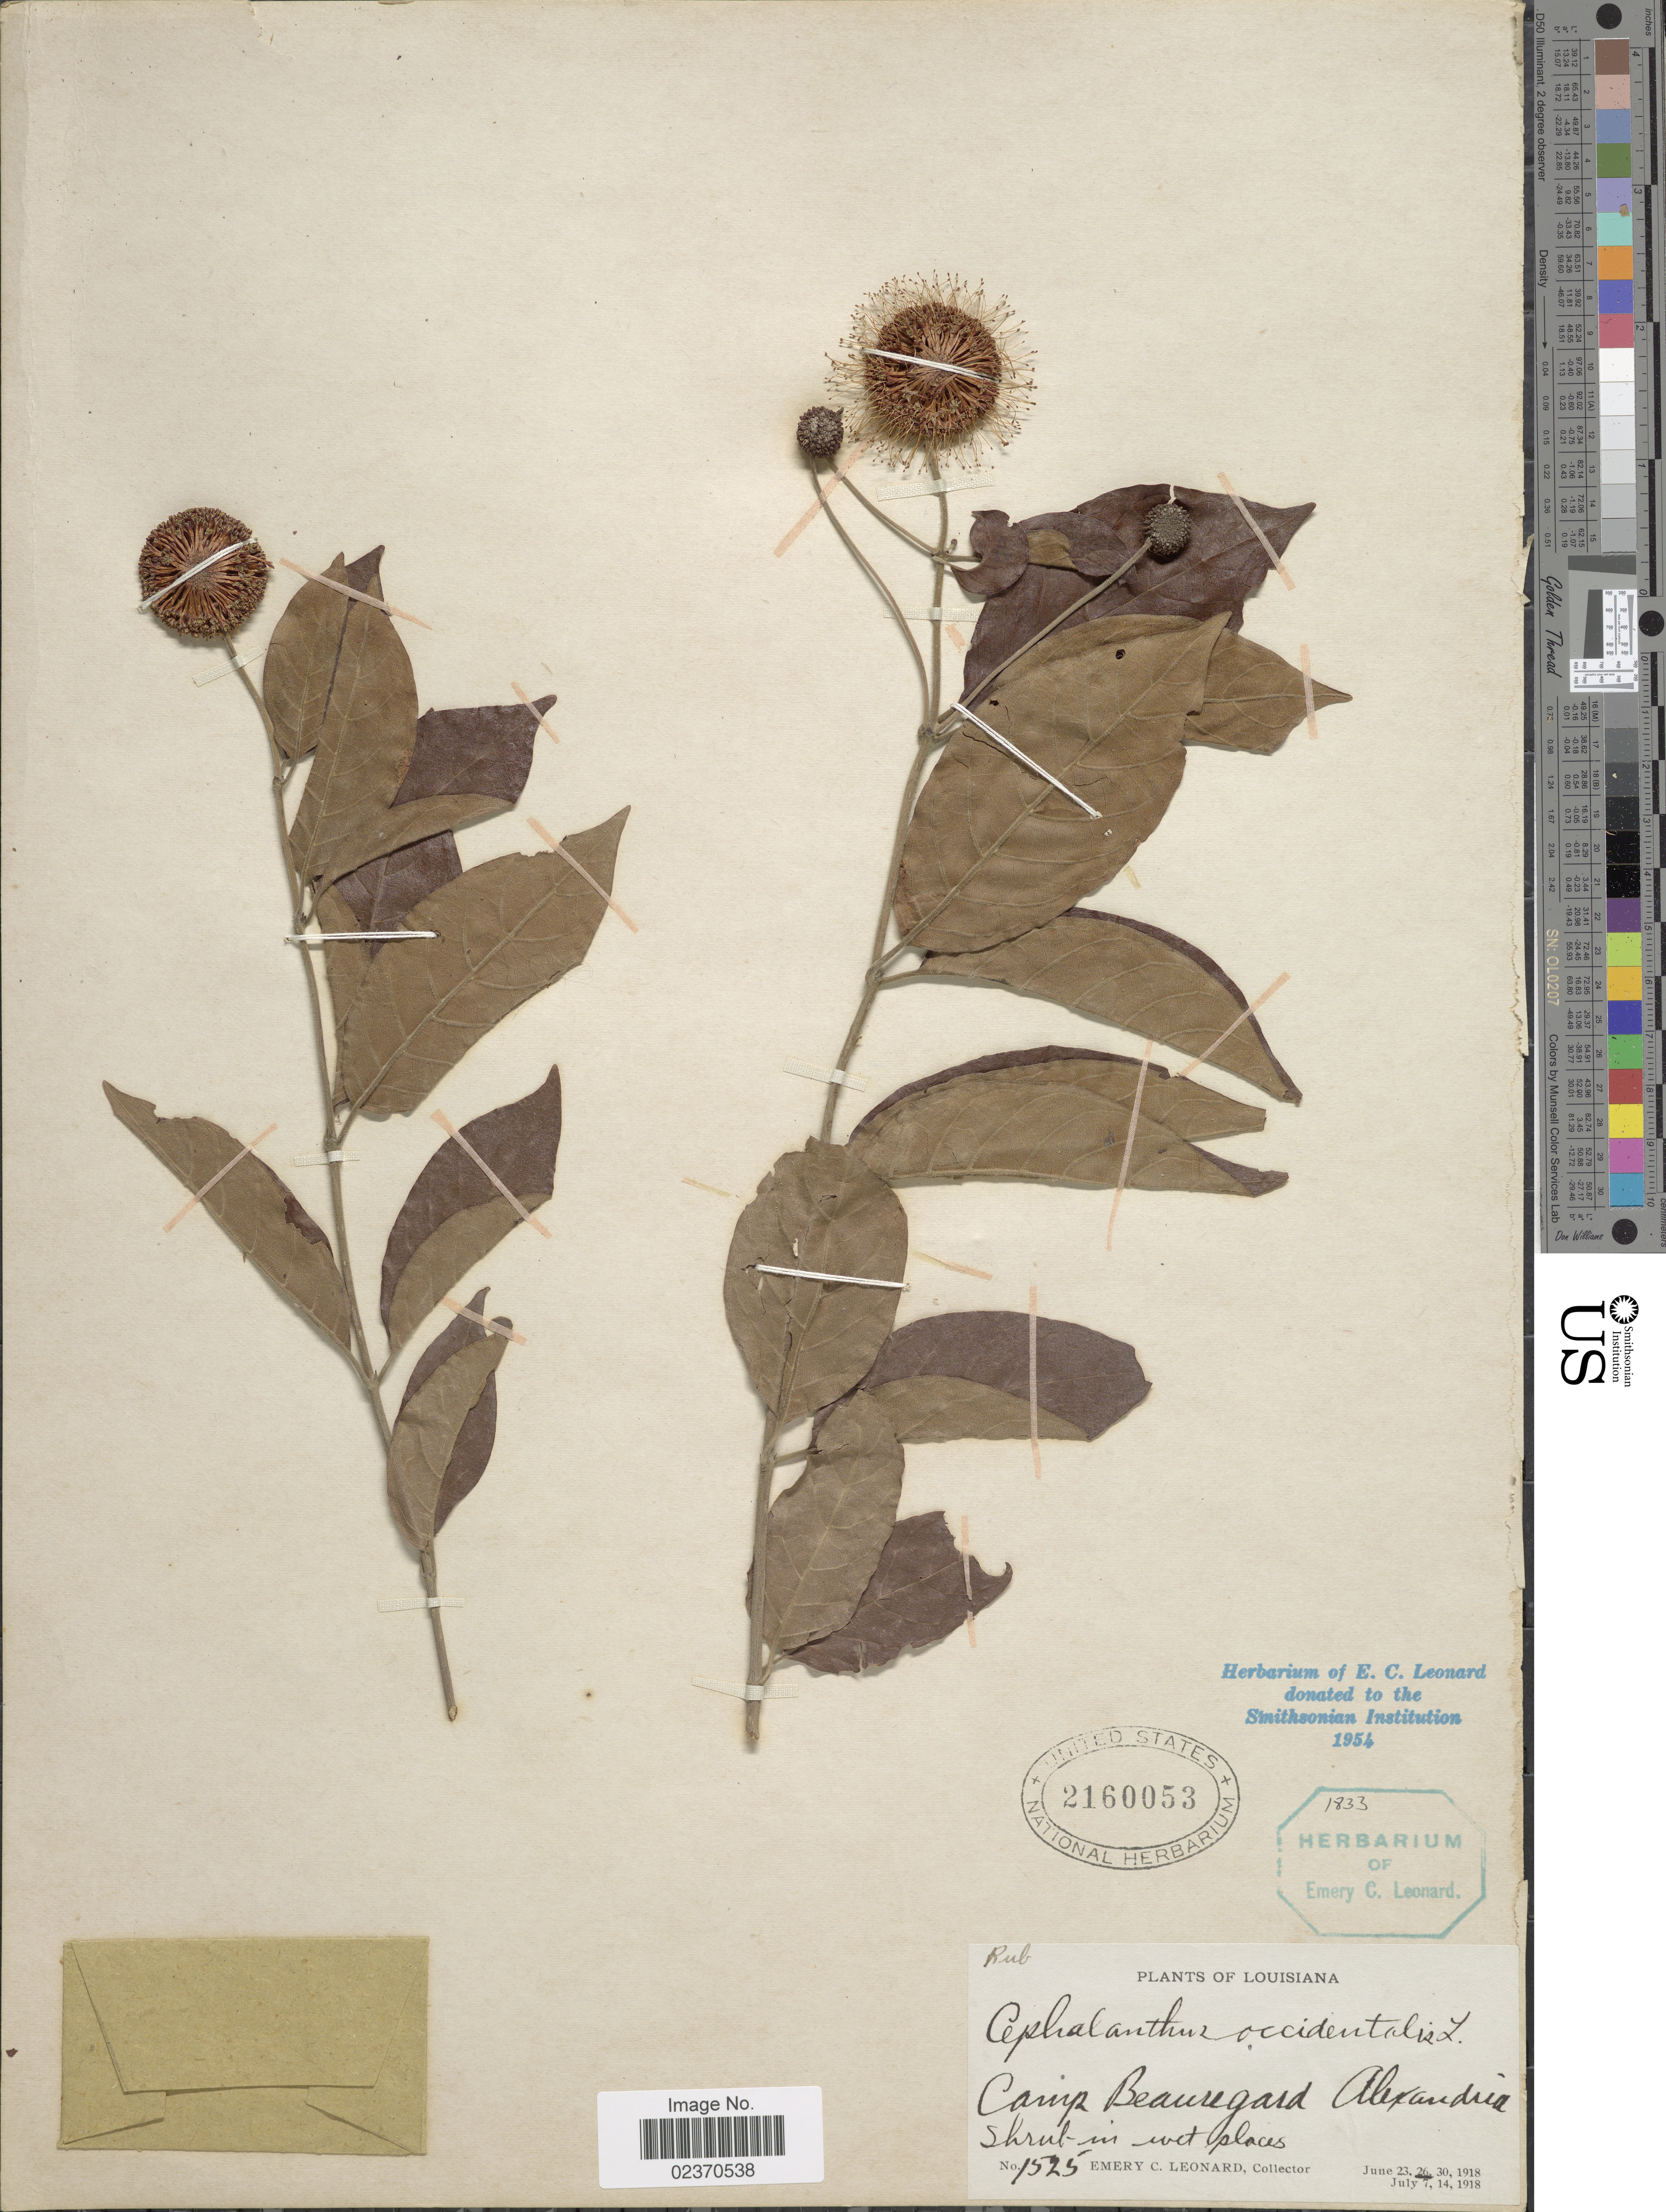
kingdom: Plantae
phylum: Tracheophyta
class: Magnoliopsida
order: Gentianales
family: Rubiaceae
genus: Cephalanthus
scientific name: Cephalanthus occidentalis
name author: L.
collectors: E. C. Leonard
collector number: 1525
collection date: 1918-06-26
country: United States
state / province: Louisiana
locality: Camp Beauregard Alexandria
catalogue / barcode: US 2160053